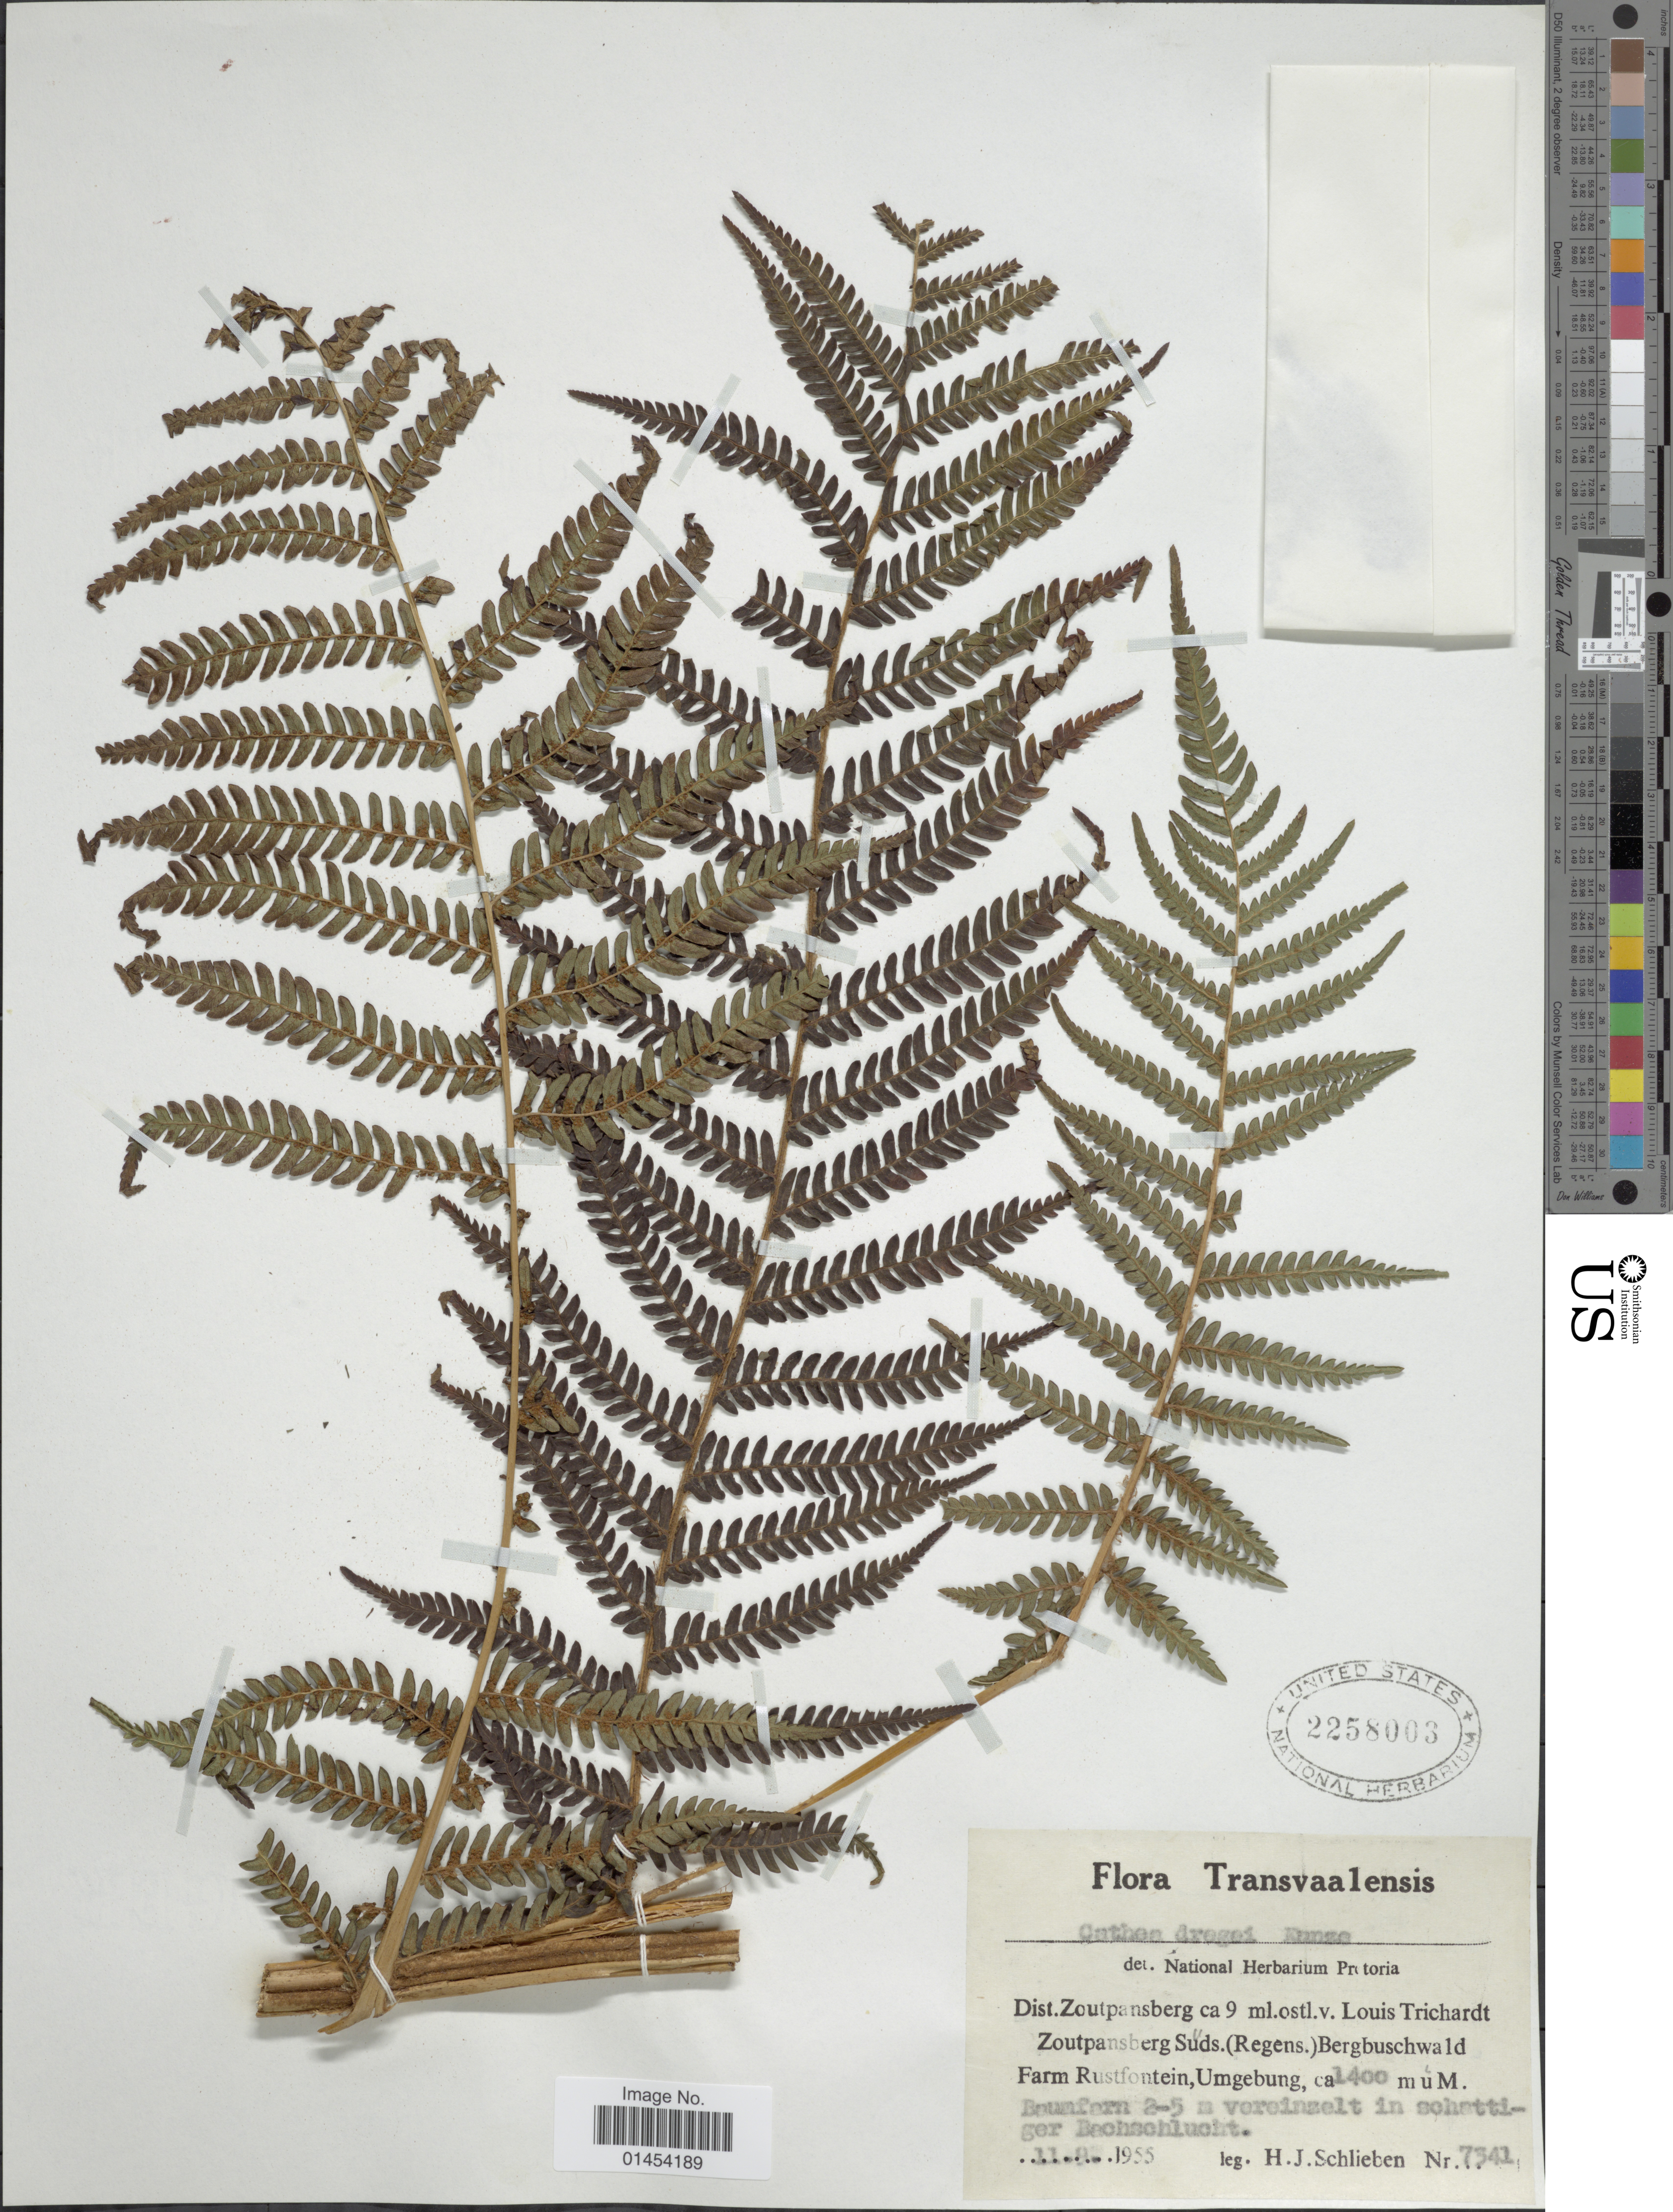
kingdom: Plantae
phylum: Tracheophyta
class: Polypodiopsida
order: Cyatheales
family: Cyatheaceae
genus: Cyathea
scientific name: Cyathea dregei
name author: Kunze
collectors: H. J. Schlieben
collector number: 7541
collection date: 1955-09-11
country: South Africa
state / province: KwaZulu-Natal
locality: Transvaalensis. Dist. Zoutpansberg ca 9 ml. ostl. v. Louis Trichardt Zoutpansberg Süds (Regens). Bergbuschwald Farm Rustfontein, Umgebung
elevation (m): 1400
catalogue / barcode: US 2258003